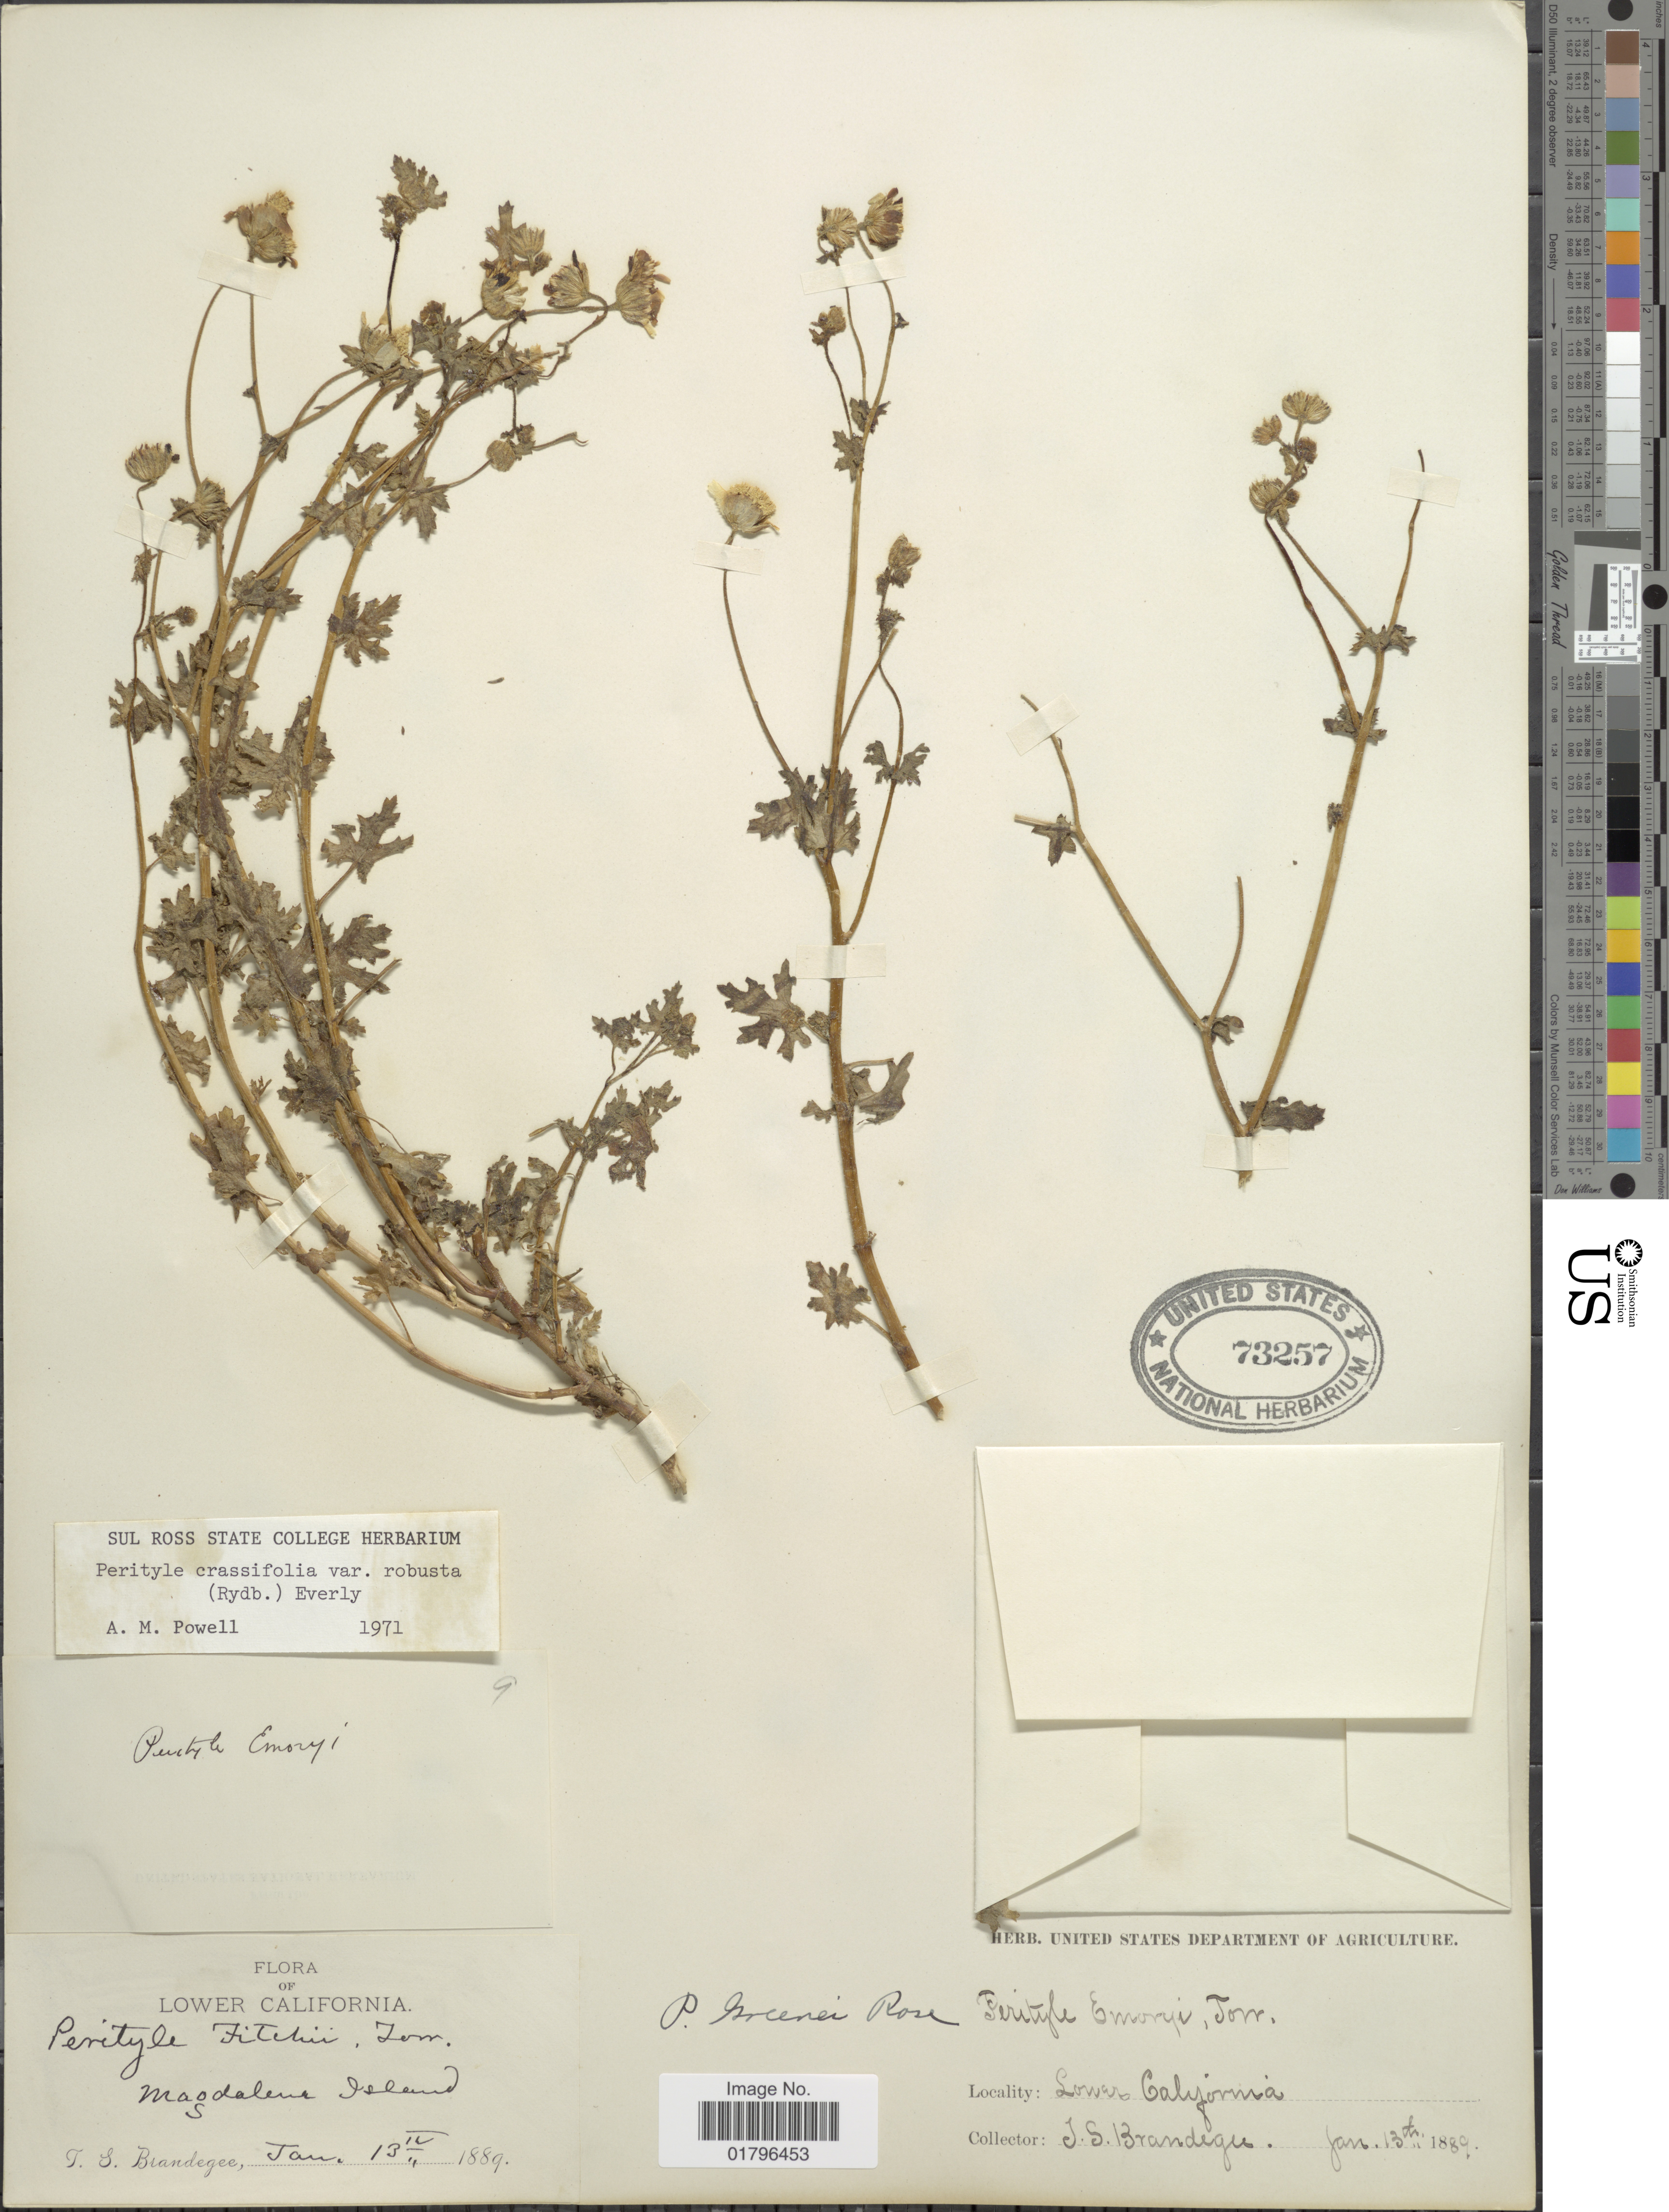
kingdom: Plantae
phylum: Tracheophyta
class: Magnoliopsida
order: Asterales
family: Asteraceae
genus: Perityle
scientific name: Perityle crassifolia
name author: Brandegee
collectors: T. S. Brandegee (herbarium)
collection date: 1889-01-13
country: Mexico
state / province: Baja California Sur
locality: Lower California. Magdalena Island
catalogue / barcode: US 73257